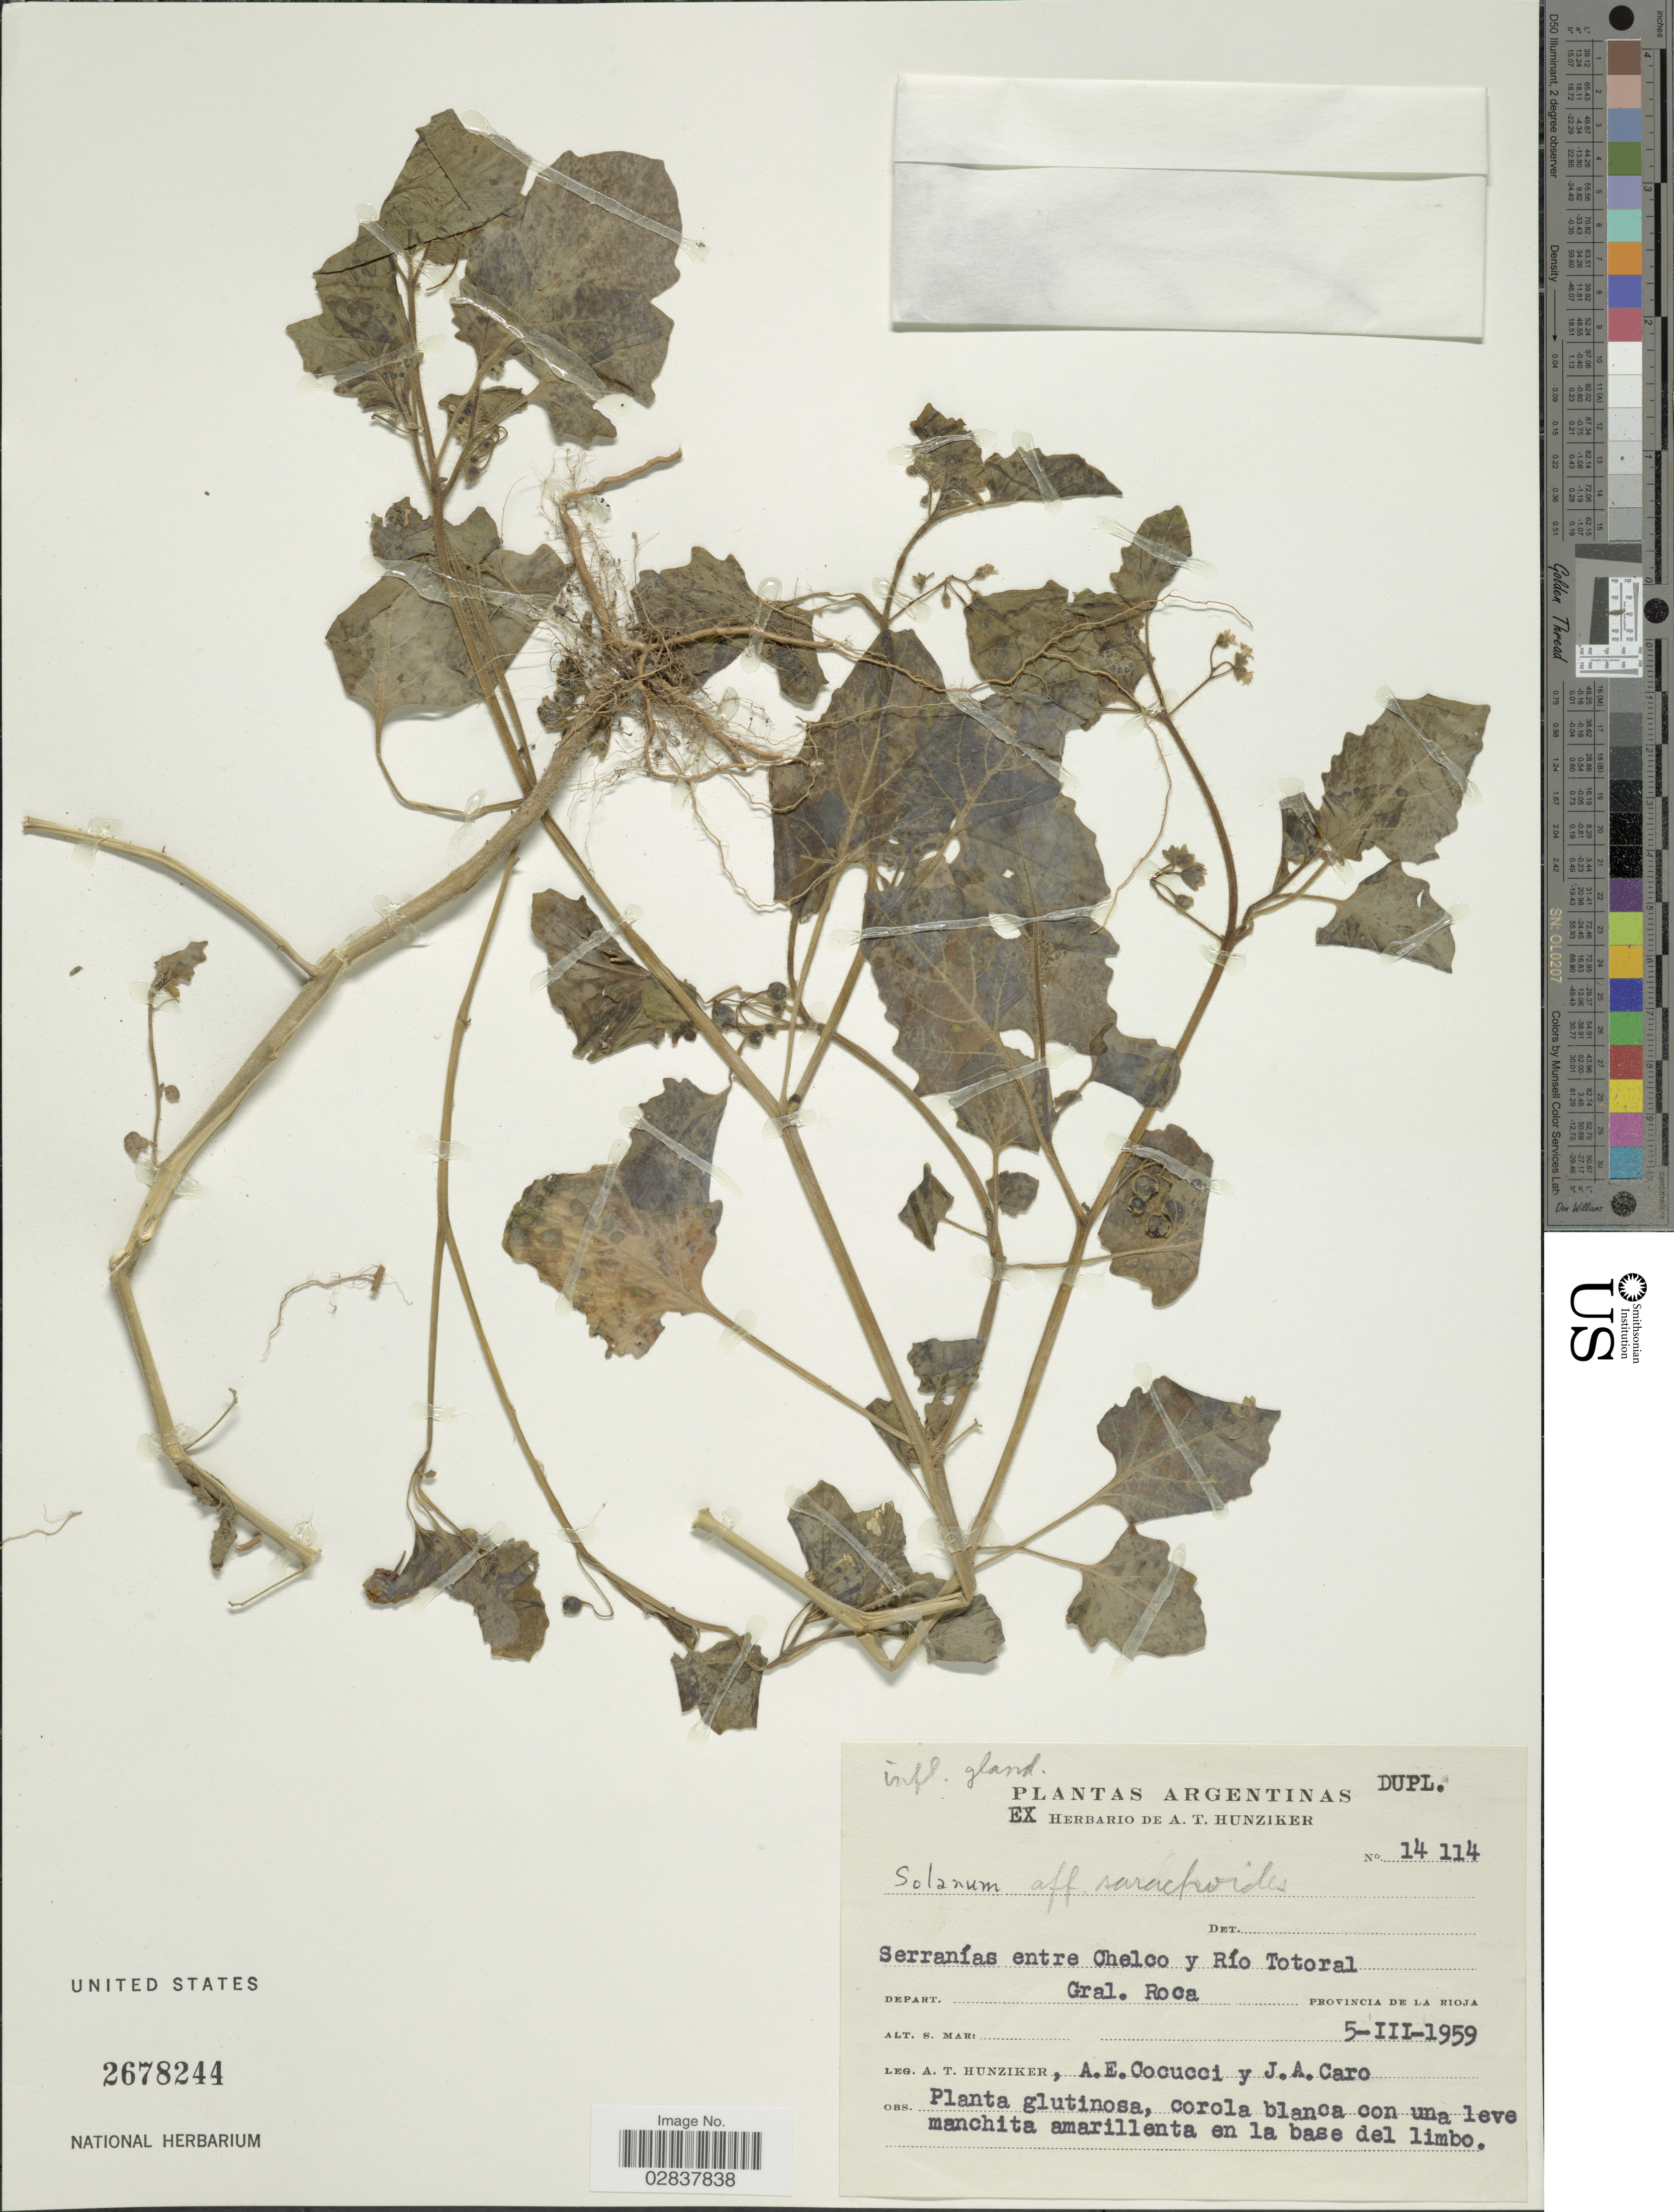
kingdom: Plantae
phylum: Tracheophyta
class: Magnoliopsida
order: Solanales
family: Solanaceae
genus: Solanum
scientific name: Solanum sarrachoides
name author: Sendtn.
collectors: A. T. Hunziker, A. Cocucci & J. A. Caro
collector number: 14114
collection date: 1959-03-05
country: Argentina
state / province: La Rioja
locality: Serranías entre Chelco y Río Totoral, Depart. Gral. Roca.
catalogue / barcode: US 2678244